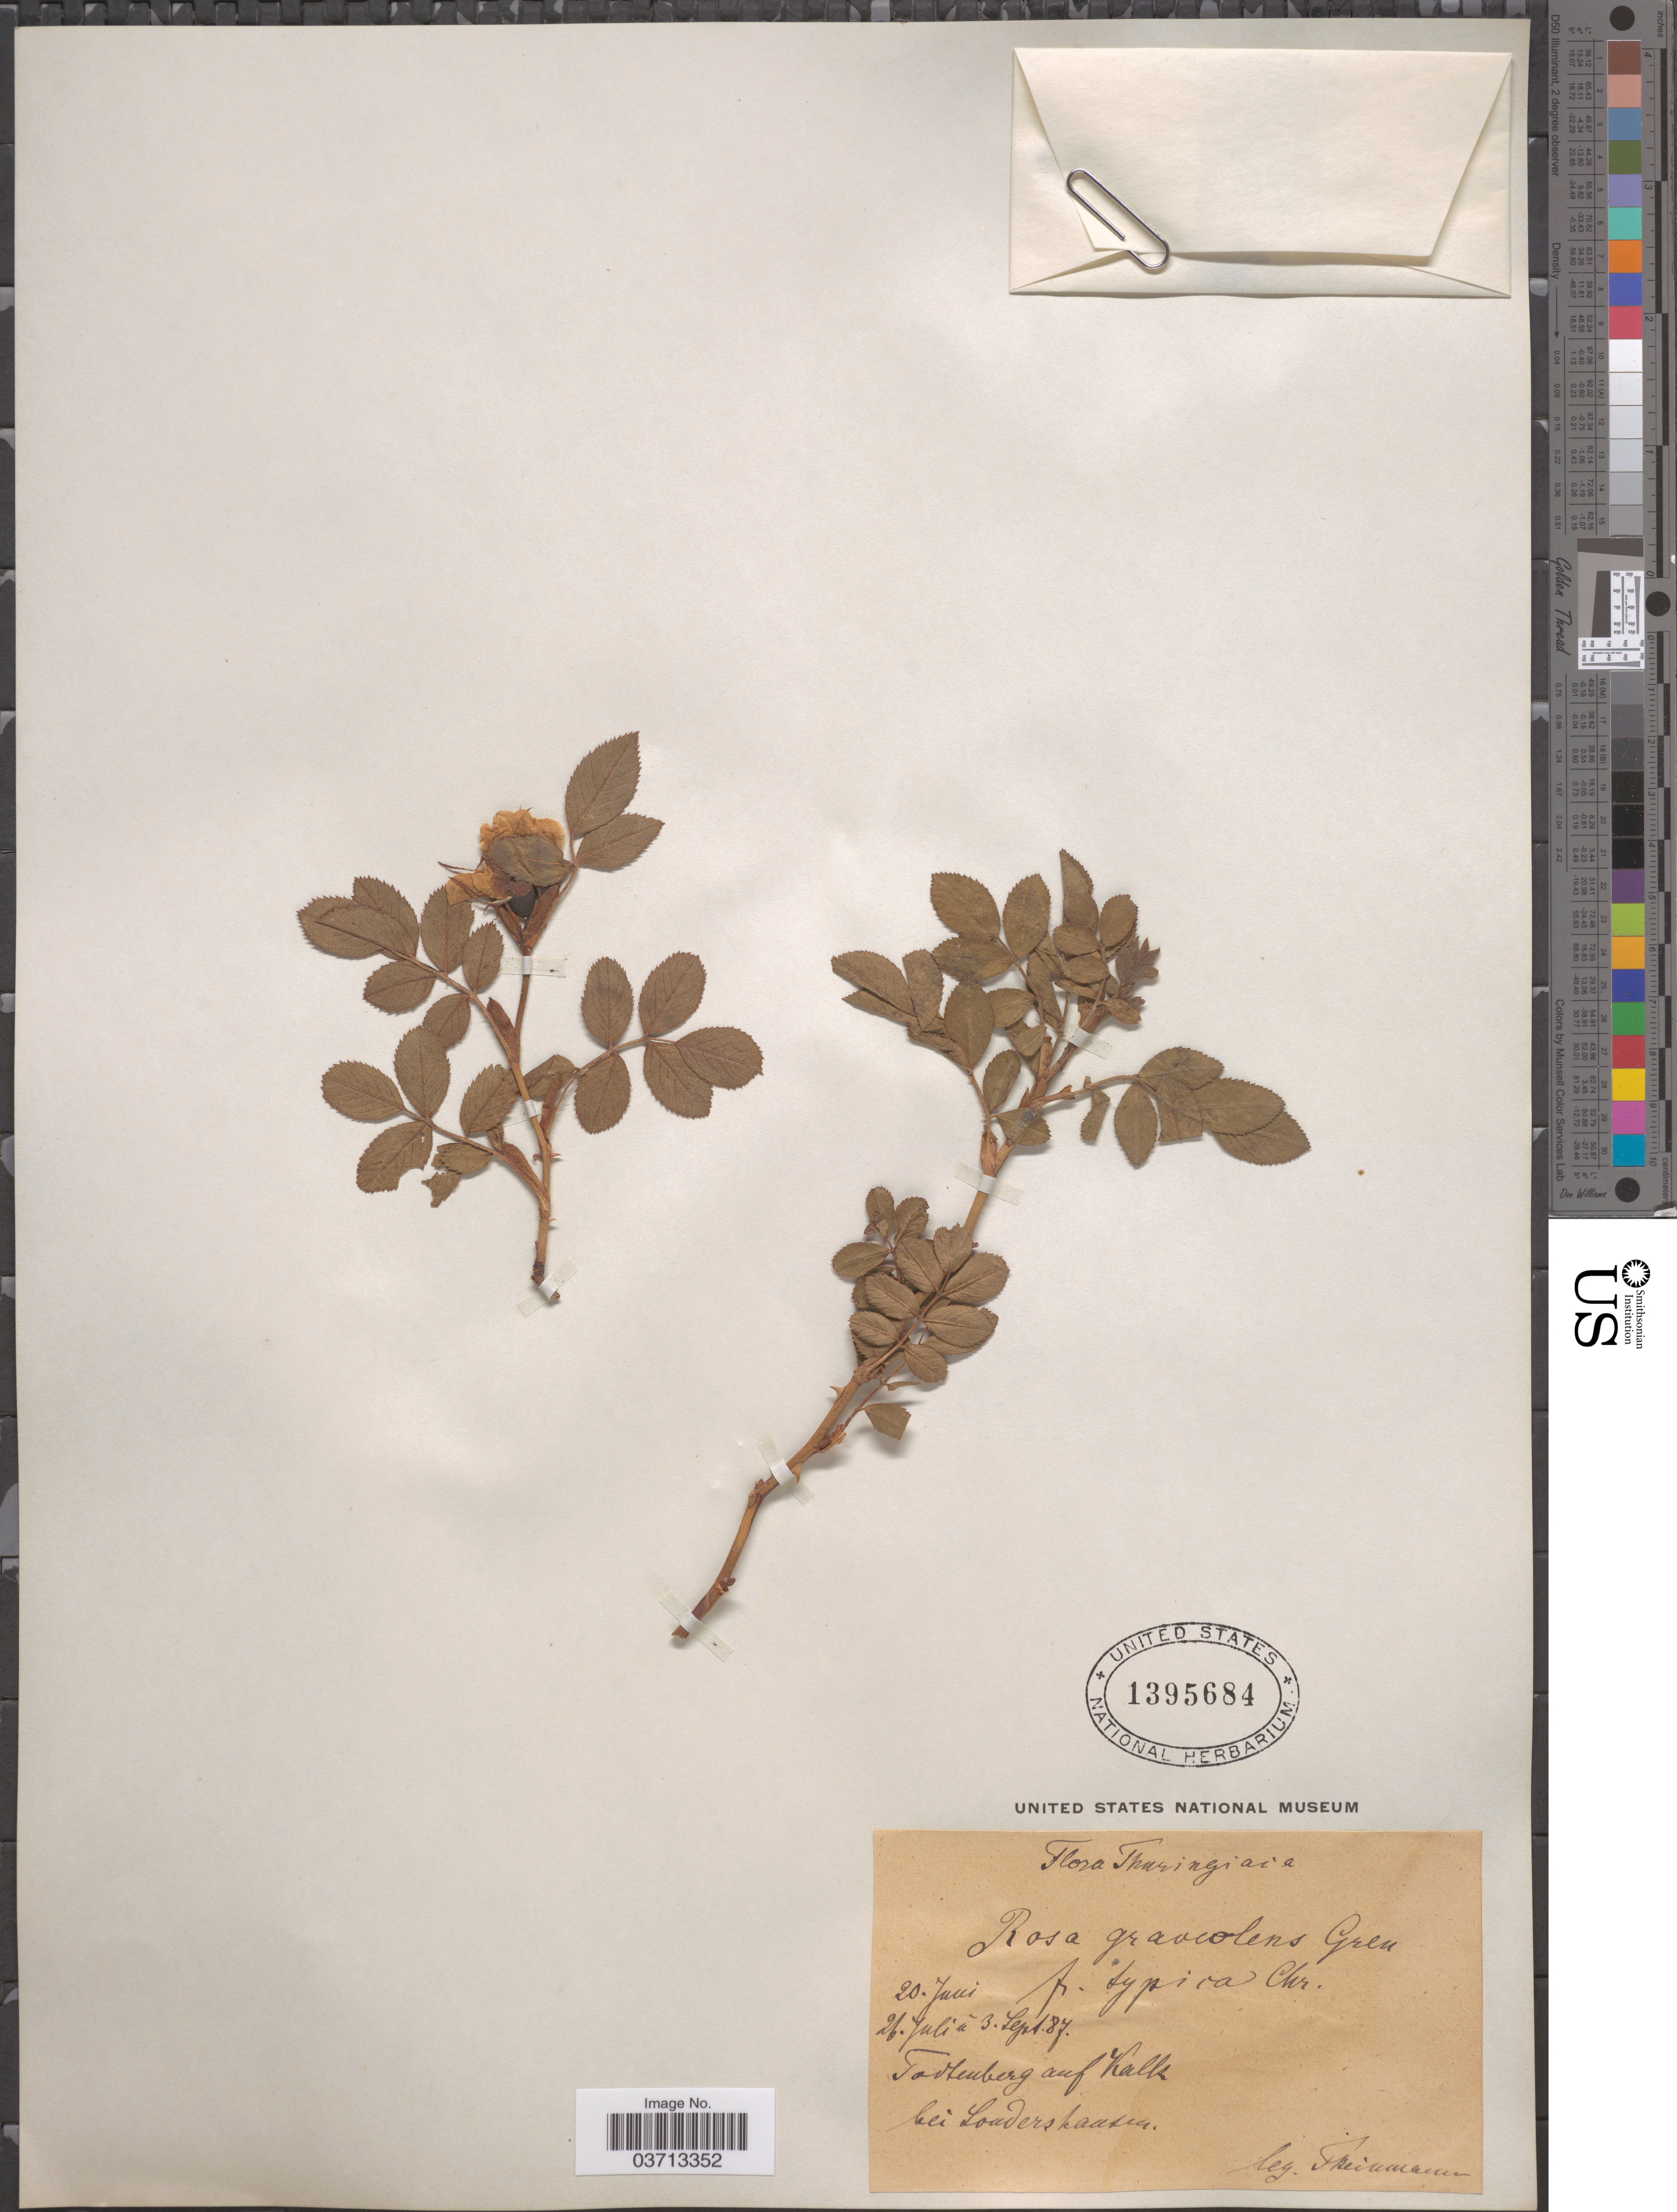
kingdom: Plantae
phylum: Tracheophyta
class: Magnoliopsida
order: Rosales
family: Rosaceae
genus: Rosa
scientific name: Rosa graveolens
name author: Gren.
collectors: Heinmann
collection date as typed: Transcribed d/m/y: 20/6/87 to 3/9/87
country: Germany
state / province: Thuringia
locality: Thuringiaca. Tadtenberg auf Kalk bei Sondershausen.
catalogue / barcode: US 1395684